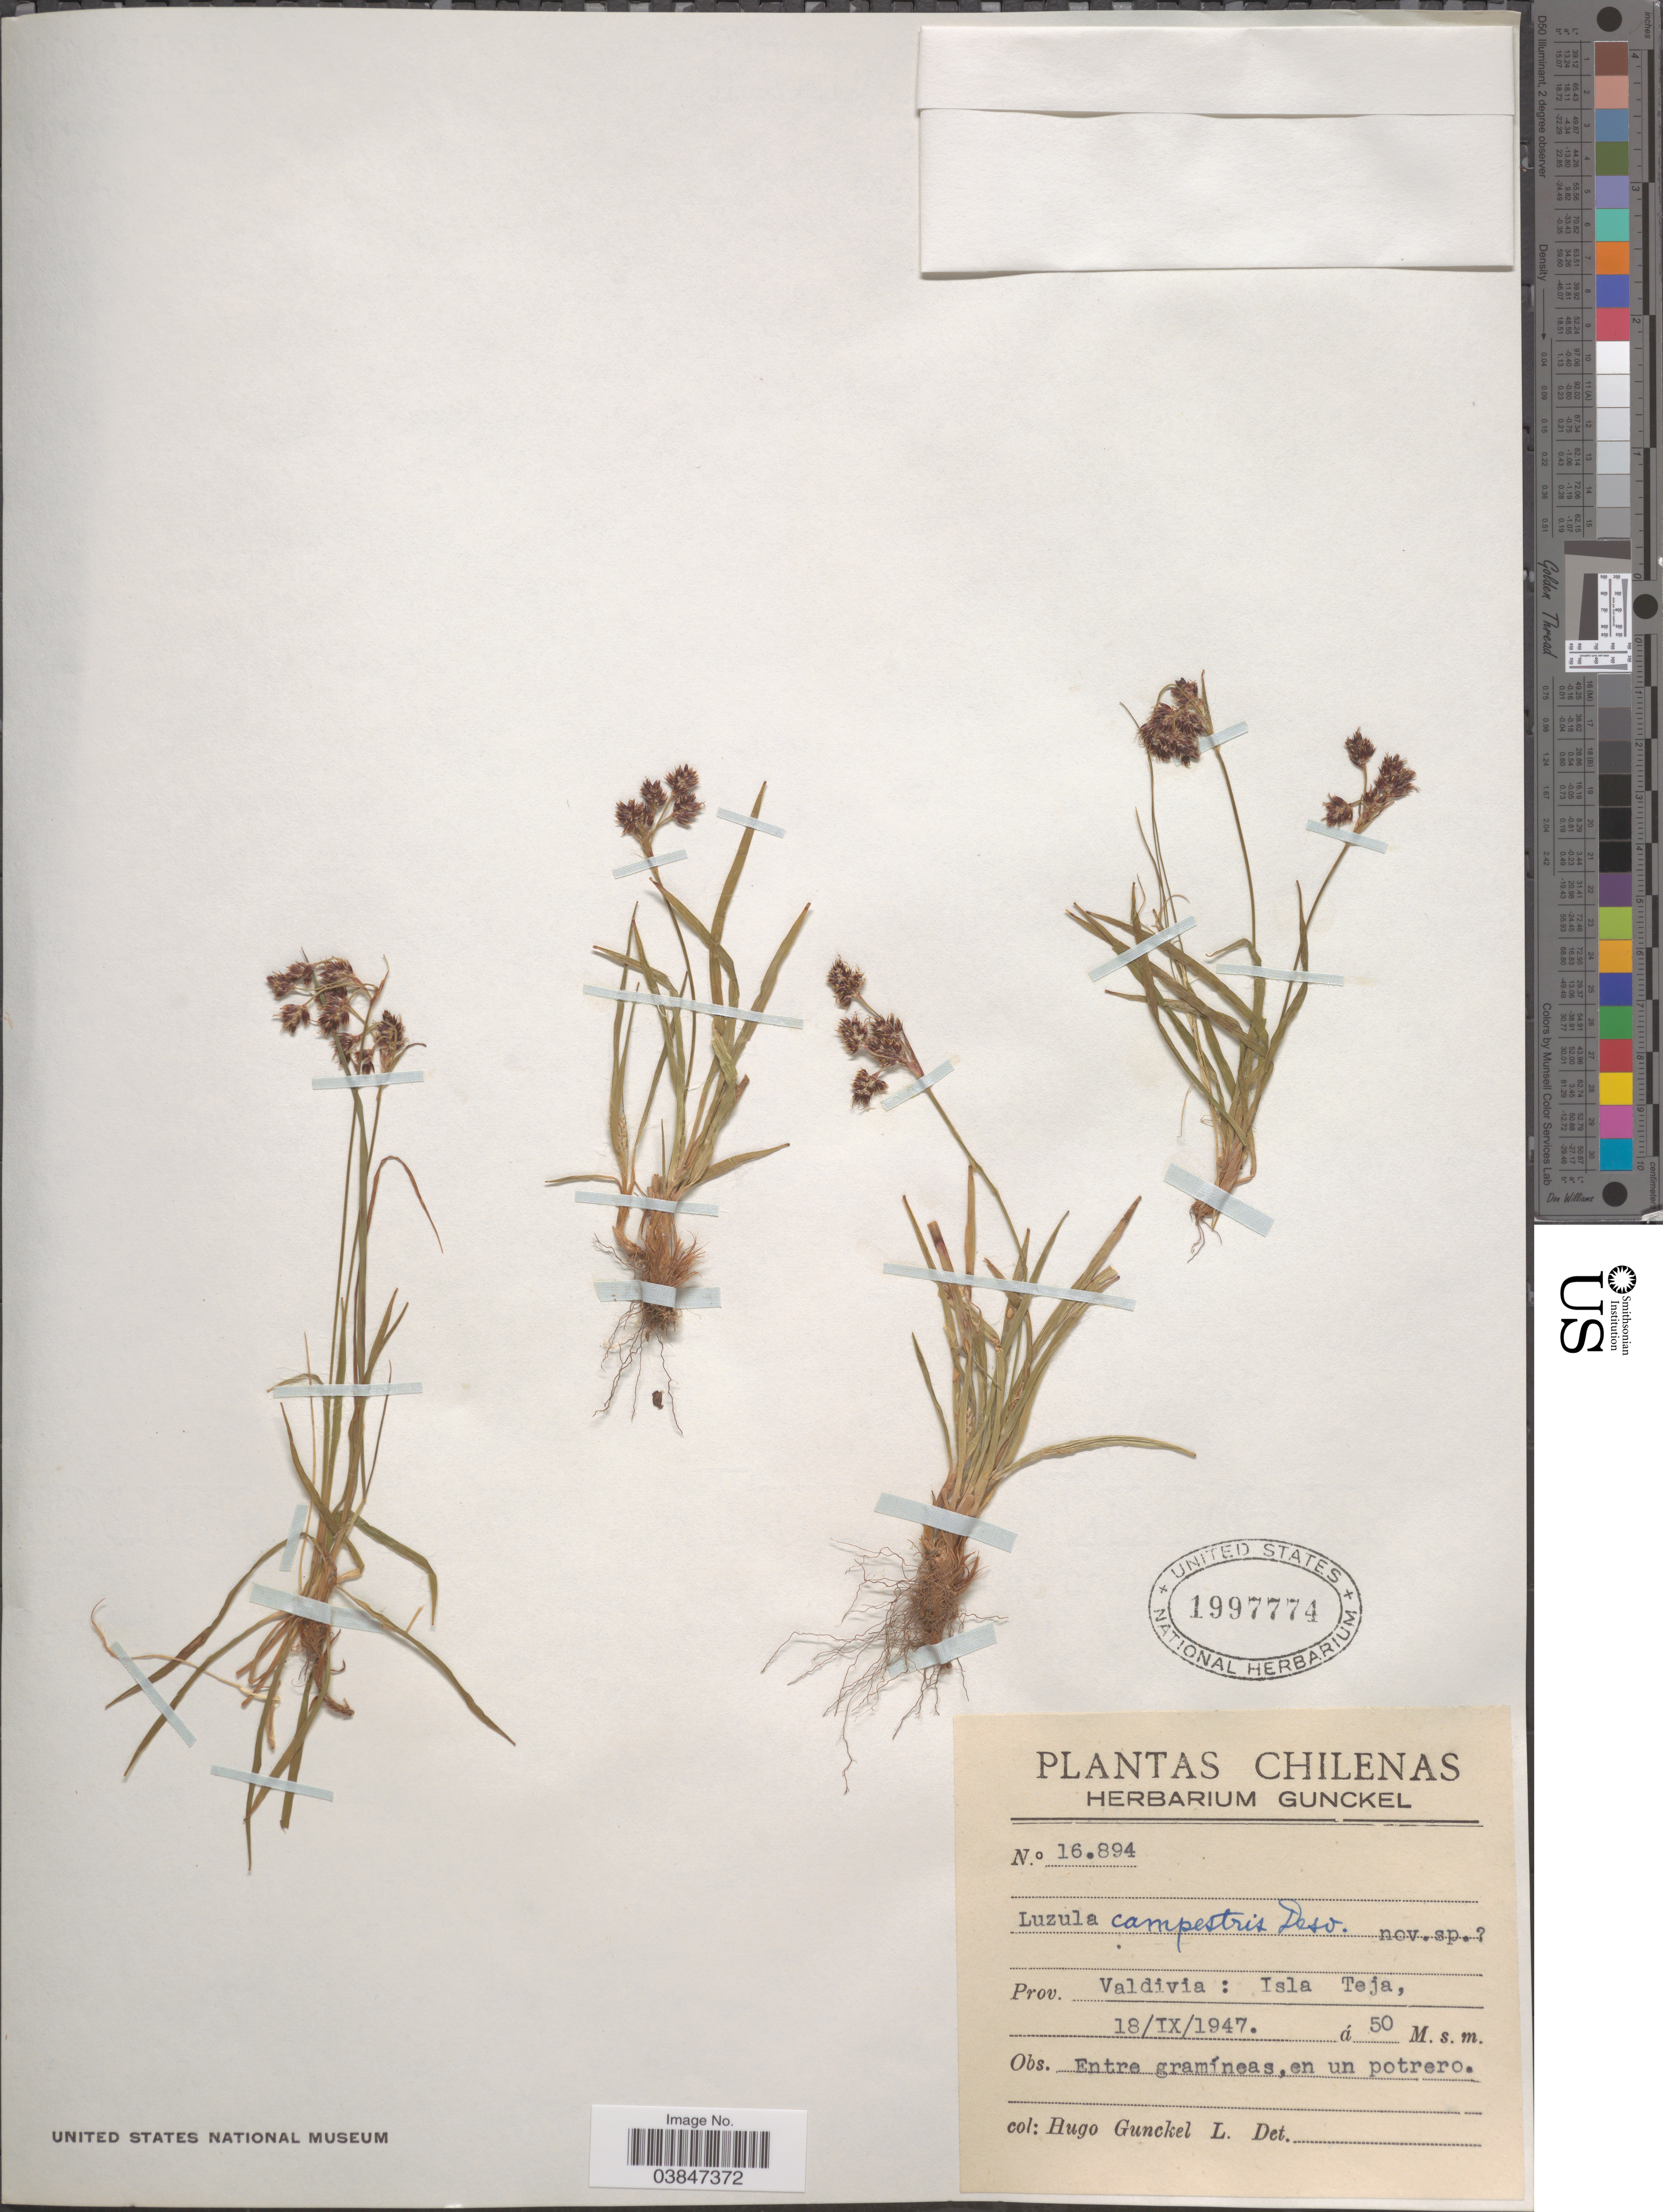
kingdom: Plantae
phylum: Tracheophyta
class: Liliopsida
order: Poales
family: Juncaceae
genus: Luzula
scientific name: Luzula campestris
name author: (L.) DC.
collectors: H. Gunckel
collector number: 16894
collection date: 1947-09-18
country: Chile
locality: Prov. Valdivia: Isla Teja.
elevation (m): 50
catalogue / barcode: US 1997774